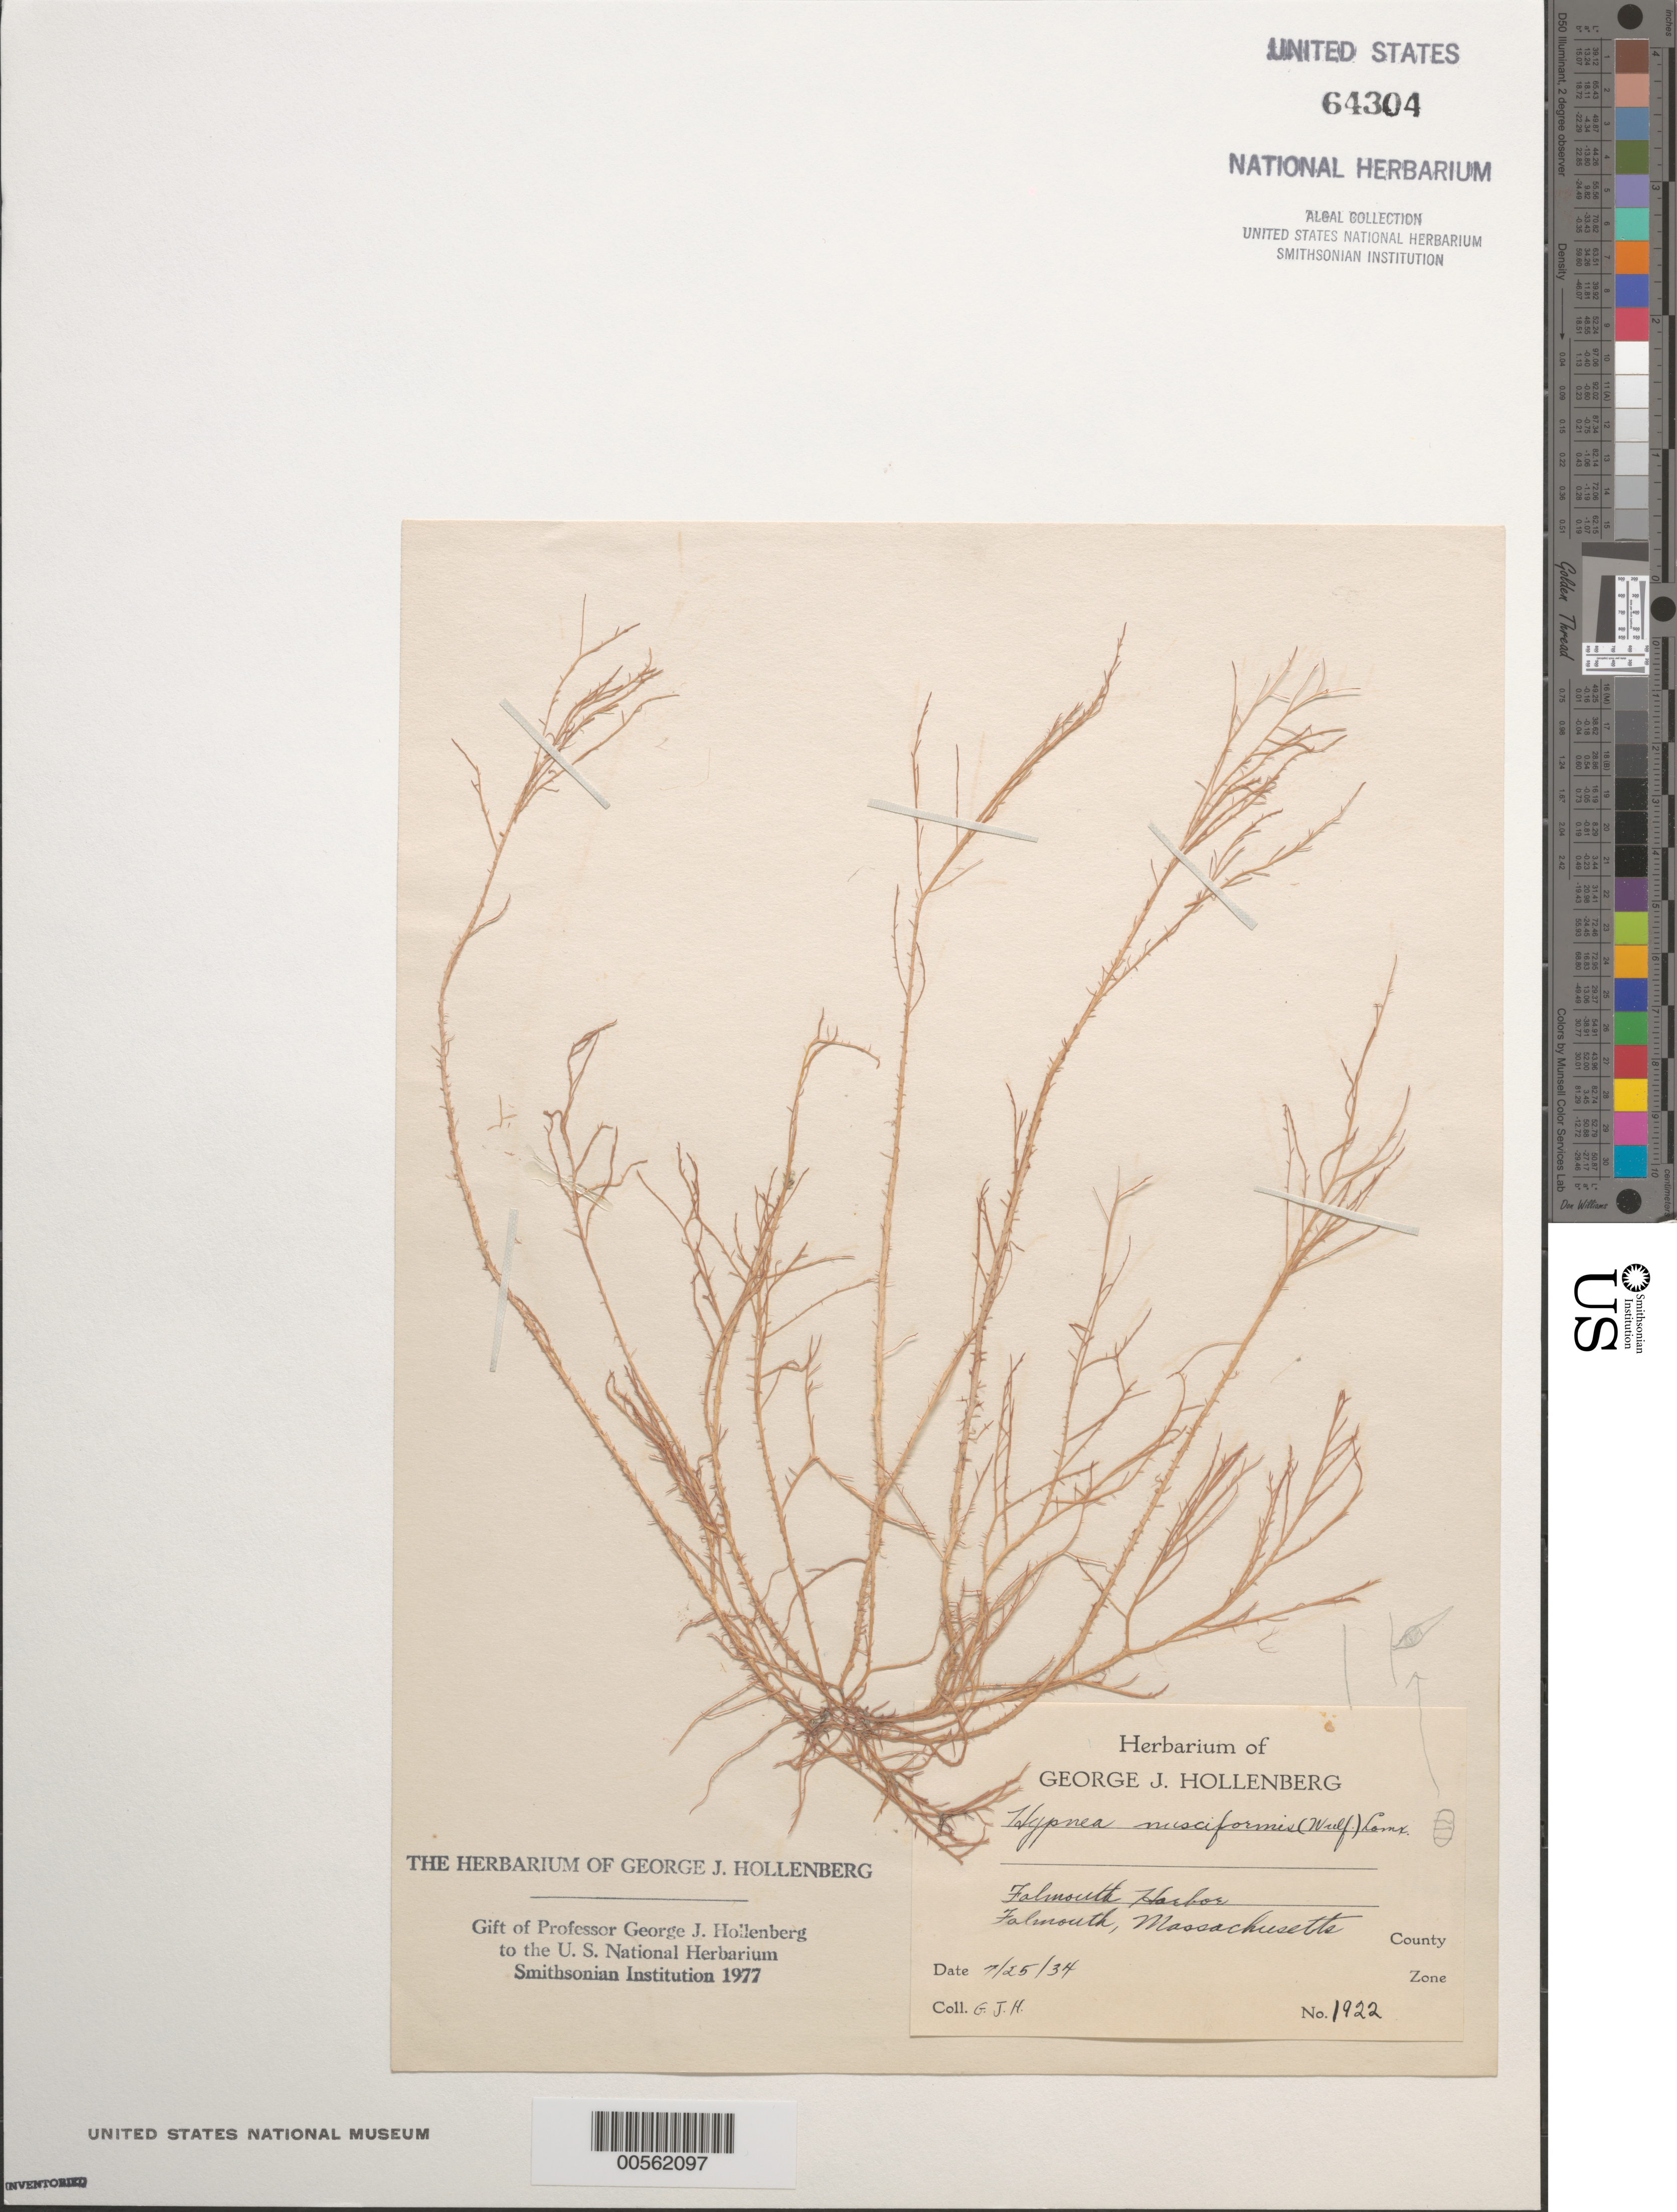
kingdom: Plantae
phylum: Rhodophyta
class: Florideophyceae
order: Gigartinales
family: Cystocloniaceae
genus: Hypnea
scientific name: Hypnea musciformis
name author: (Wulfen) J.V.Lamouroux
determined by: Hollenberg, George J.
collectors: G. Hollenberg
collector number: GJH 1922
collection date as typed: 25 Jul 1934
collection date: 1934-07-25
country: United States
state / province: Massachusetts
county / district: Barnstable County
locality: Falmouth Harbor, Falmouth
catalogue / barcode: US 64304